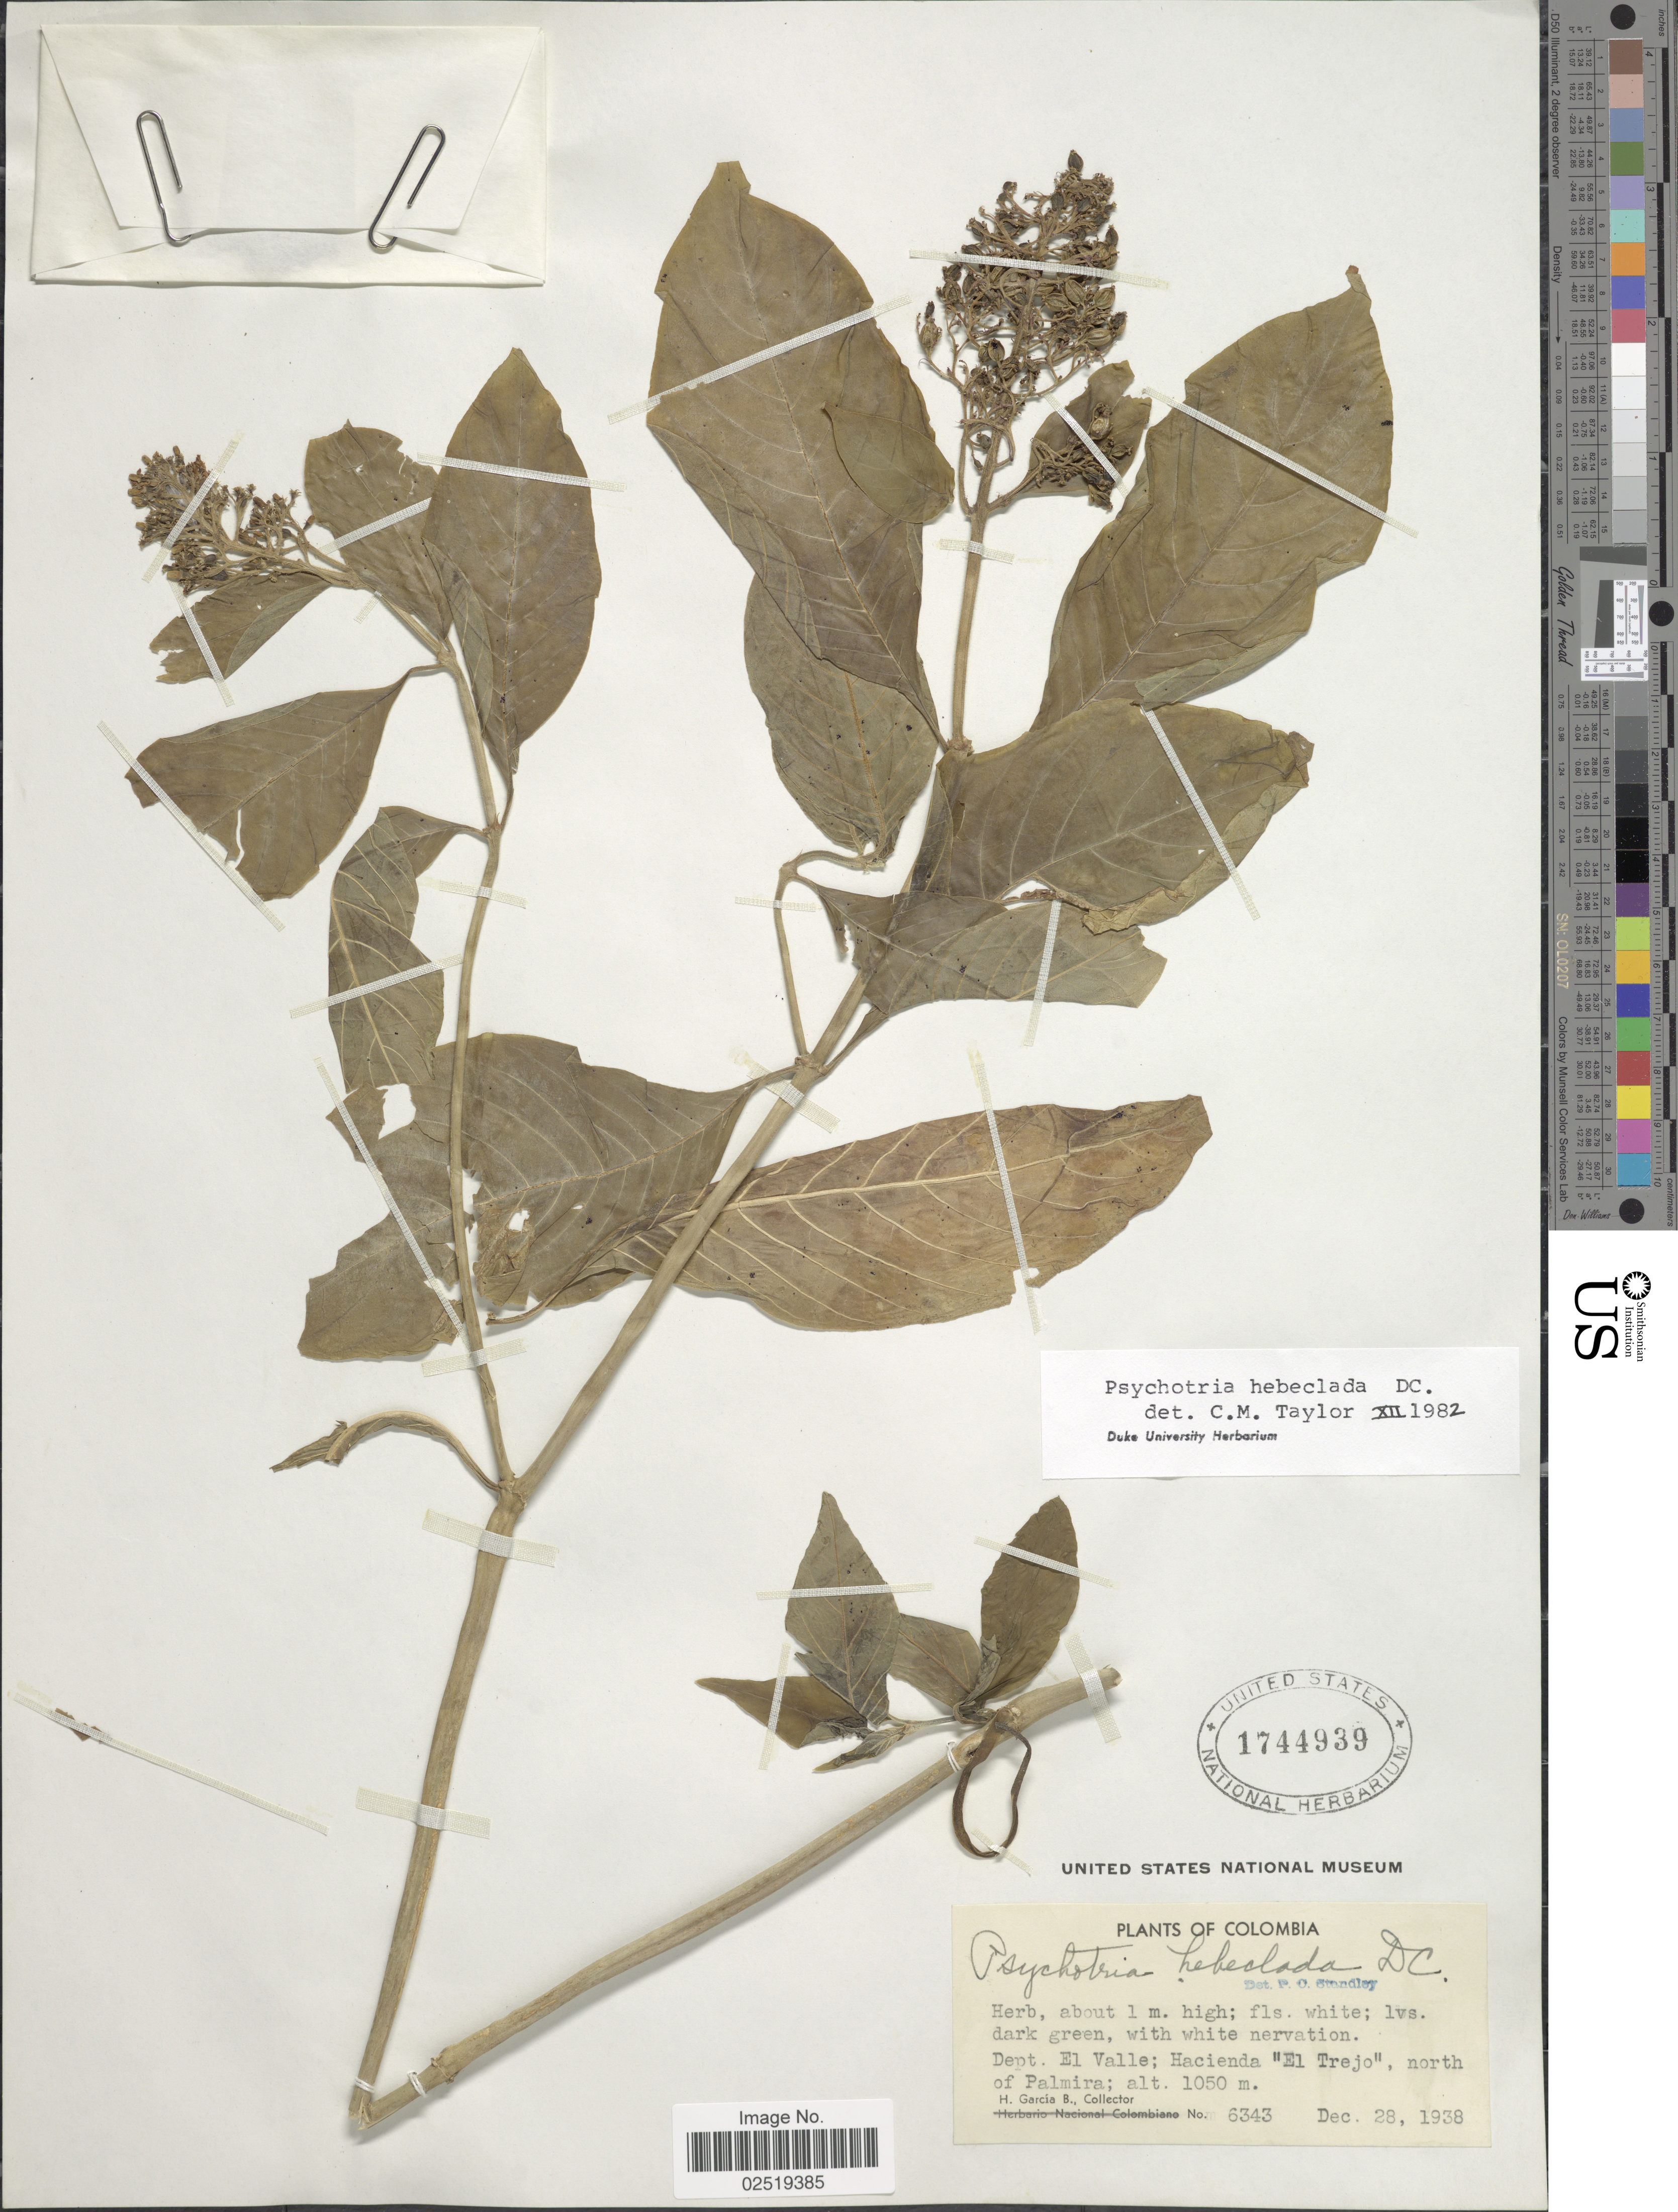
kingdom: Plantae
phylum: Tracheophyta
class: Magnoliopsida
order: Gentianales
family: Rubiaceae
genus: Psychotria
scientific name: Psychotria hebeclada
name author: DC.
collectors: H. García Barriga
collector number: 6343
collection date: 1938-12-28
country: Colombia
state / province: Valle del Cauca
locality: Dept. El Valle; Hacienda "El Trejo", north of Palmira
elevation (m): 1050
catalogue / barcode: US 1744939